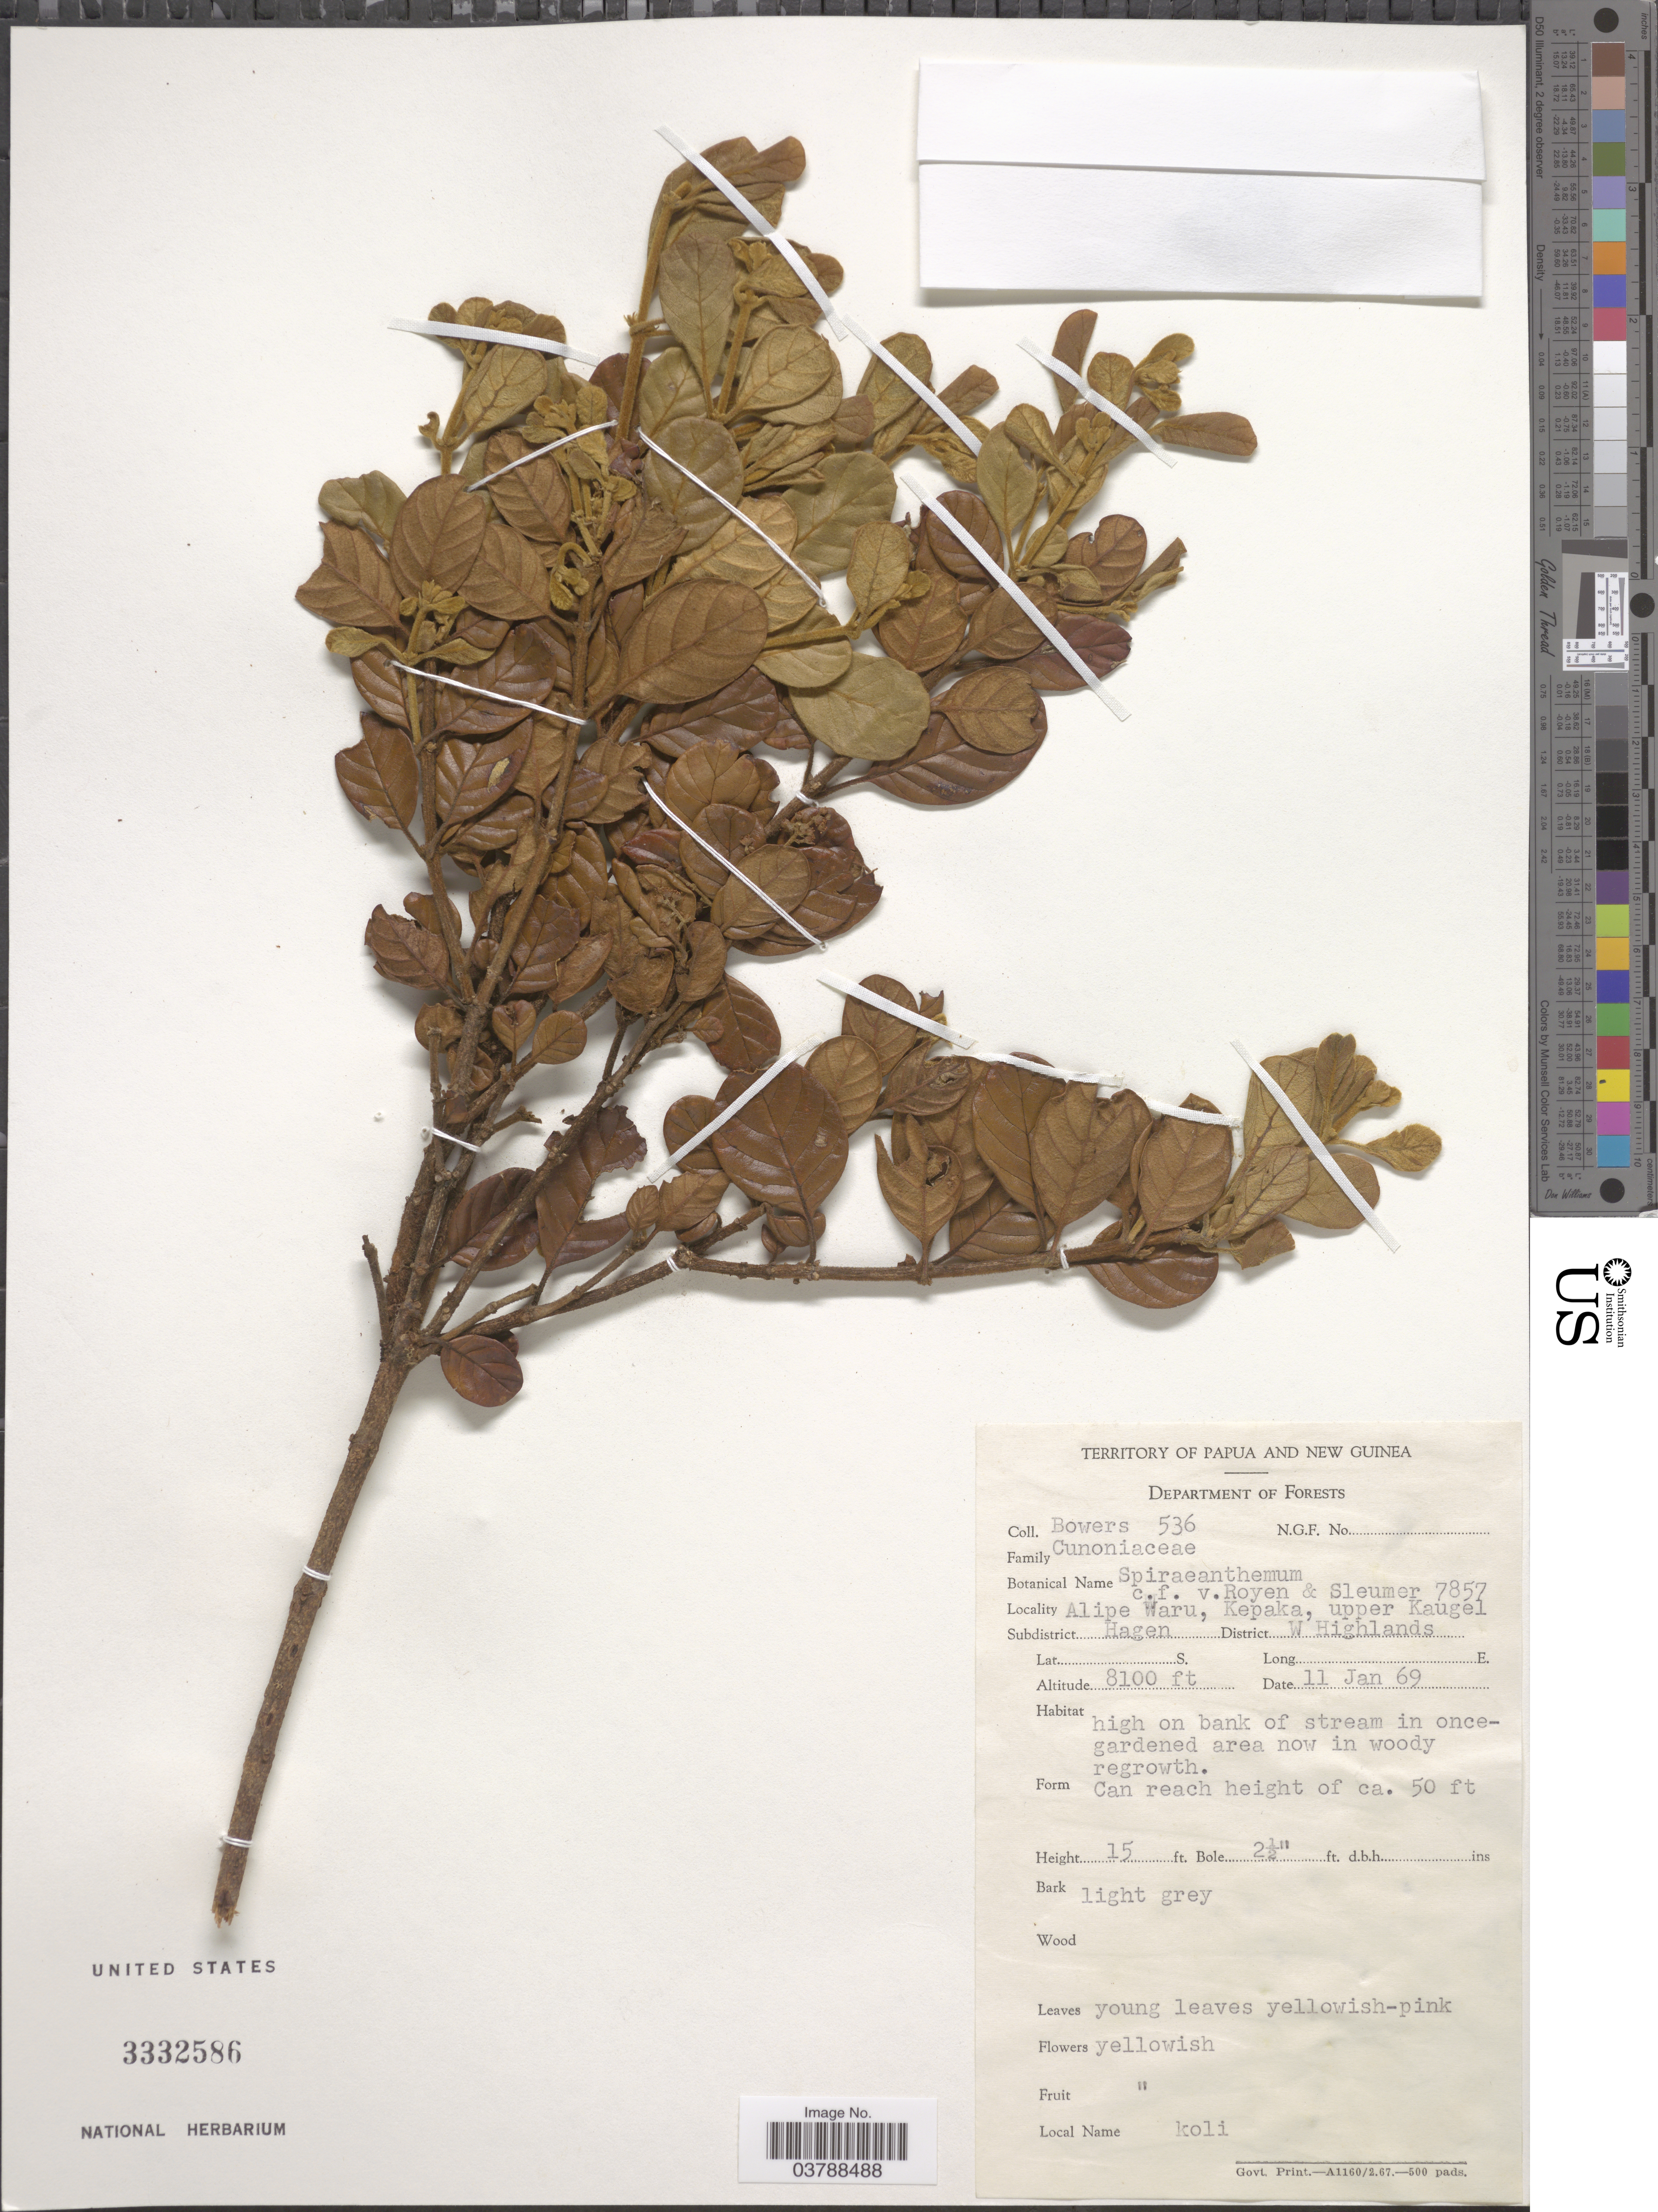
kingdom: Plantae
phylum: Tracheophyta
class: Magnoliopsida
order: Oxalidales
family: Cunoniaceae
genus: Spiraeanthemum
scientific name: Spiraeanthemum sp.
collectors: -. Bowers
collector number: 536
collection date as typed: Transcribed d/m/y: 11/1/69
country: Papua New Guinea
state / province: Western Highlands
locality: Alipe Waru, Kepaka, upper Kaugel. Subdistrict Hagen. District W. Highlands. Territory of Papua and New Guinea.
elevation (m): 2469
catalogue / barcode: US 3332586